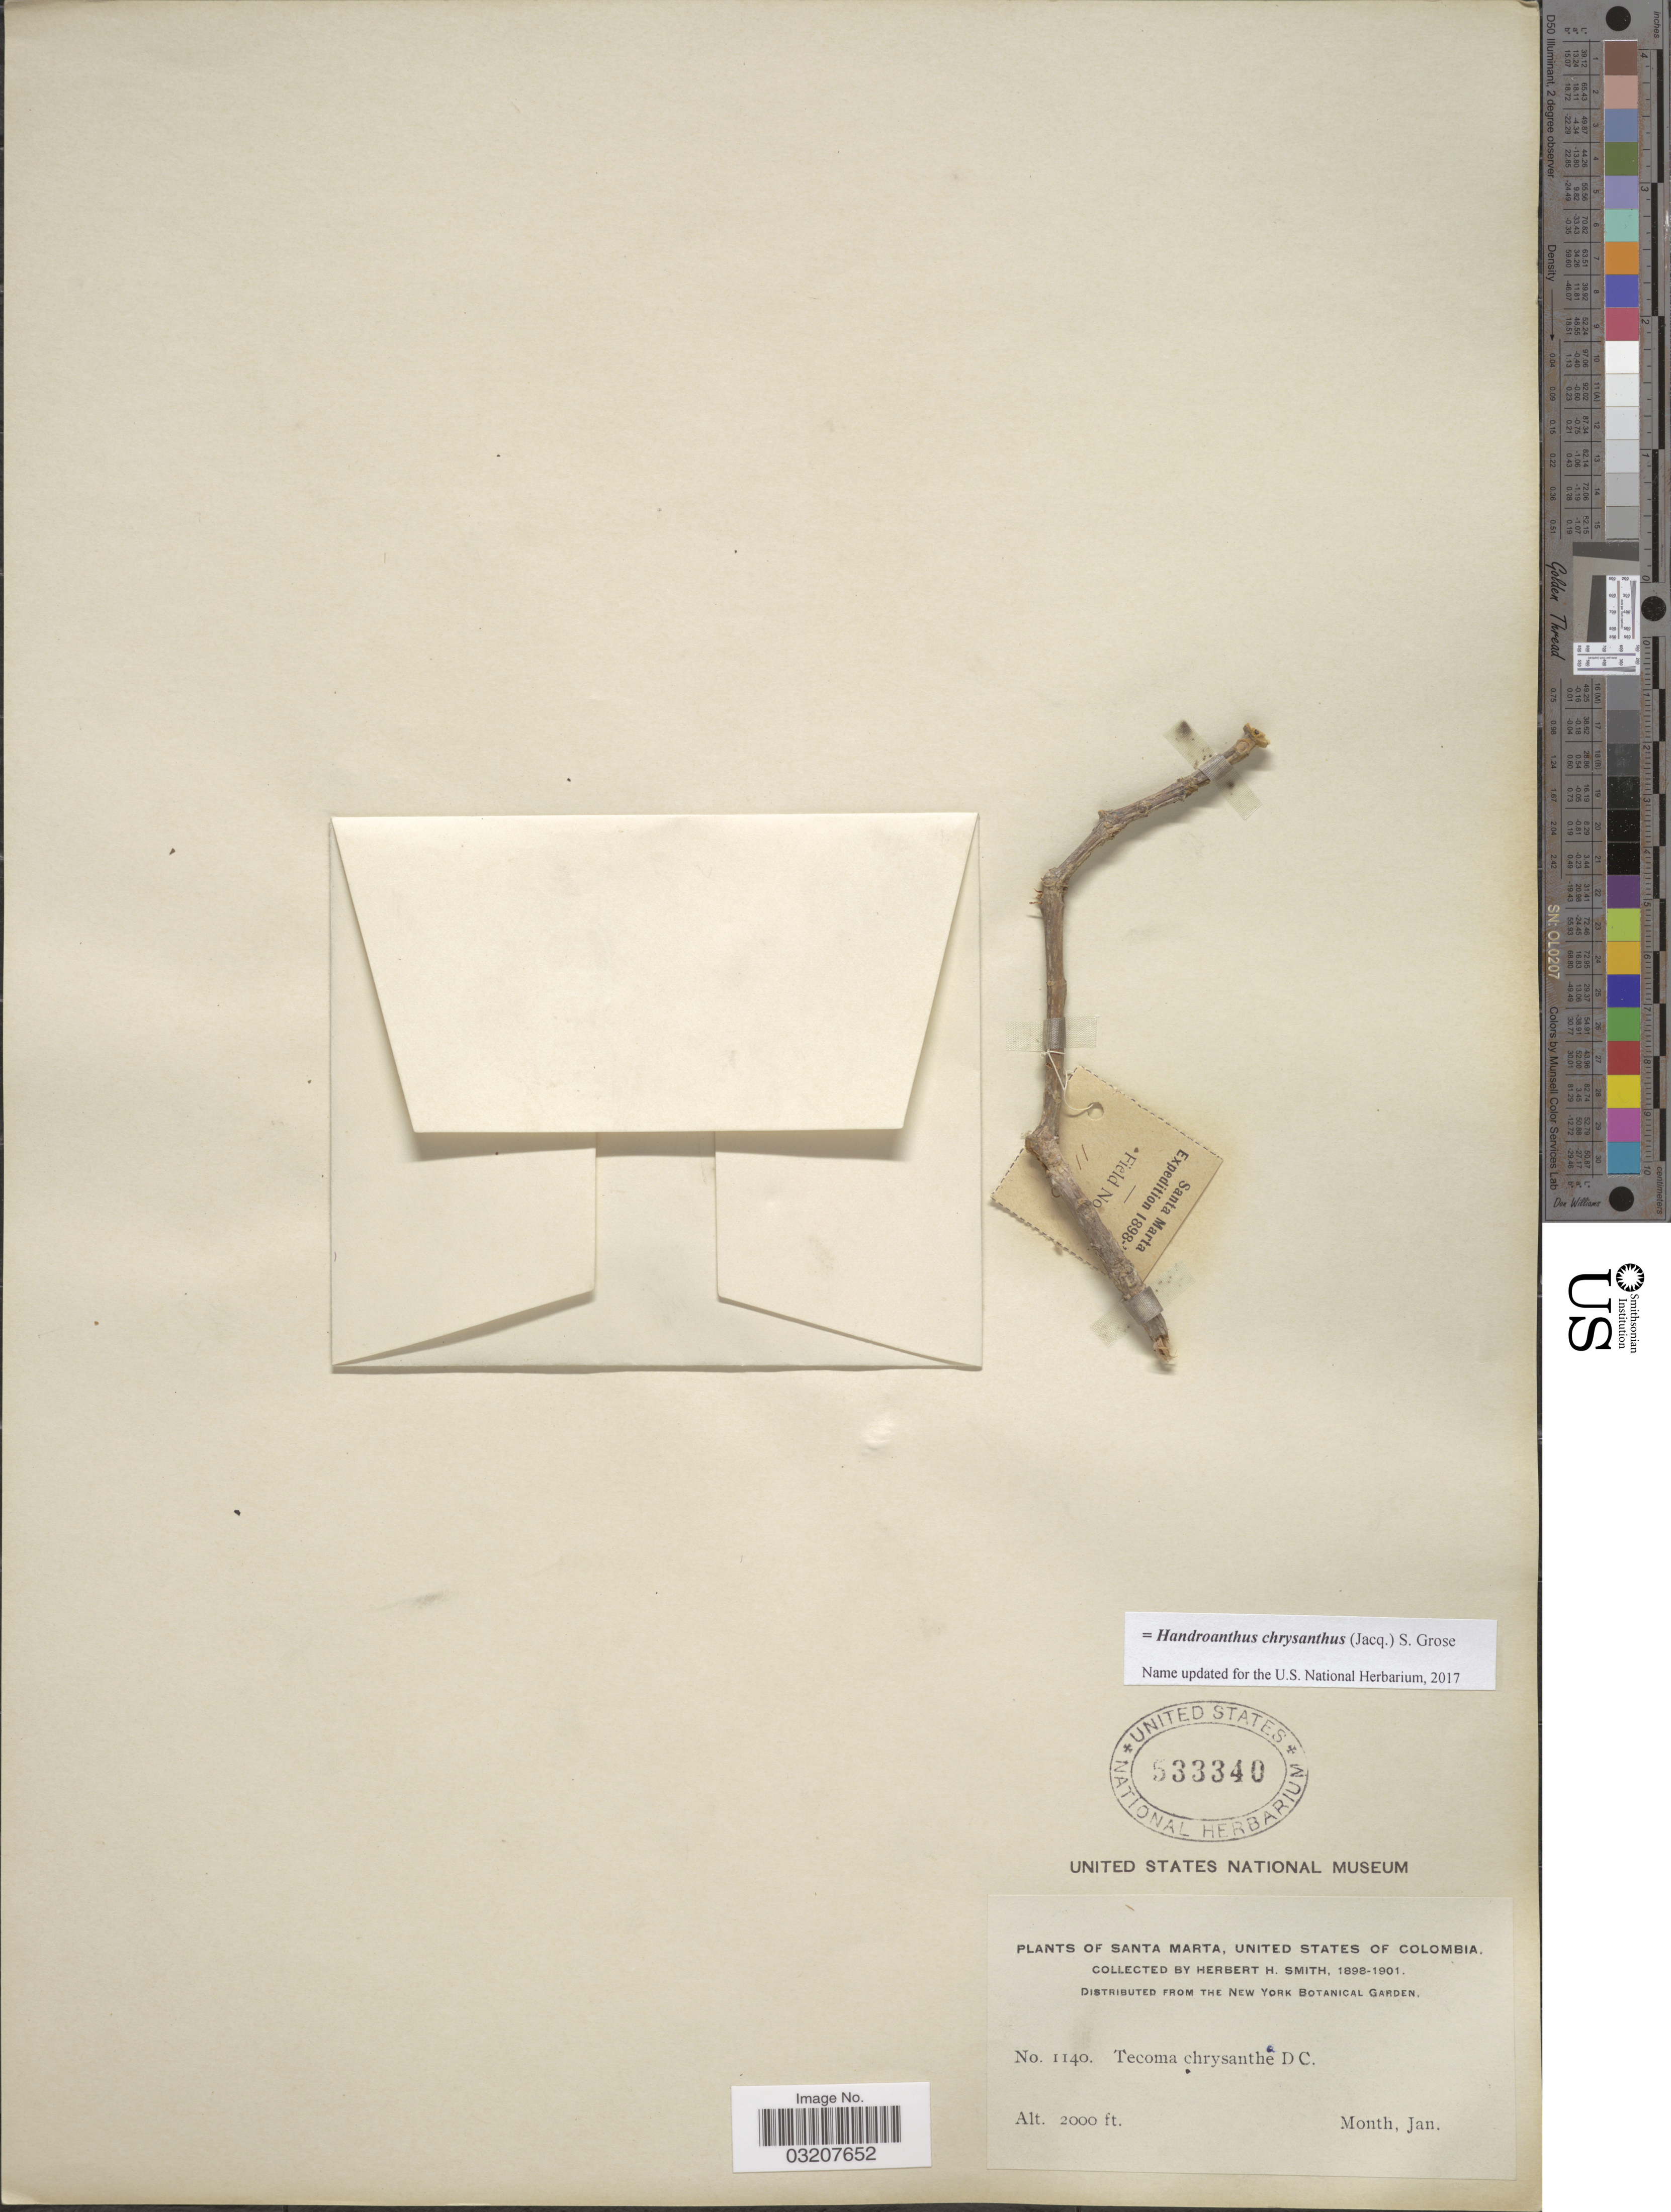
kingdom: Plantae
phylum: Tracheophyta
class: Magnoliopsida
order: Lamiales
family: Bignoniaceae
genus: Handroanthus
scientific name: Handroanthus chrysanthus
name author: (Jacq.) S.O. Grose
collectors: Herbert H. Smith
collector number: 1140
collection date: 1898-01/1901-01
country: Colombia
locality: Santa Marta, United States of Colombia.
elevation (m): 610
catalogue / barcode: US 533340